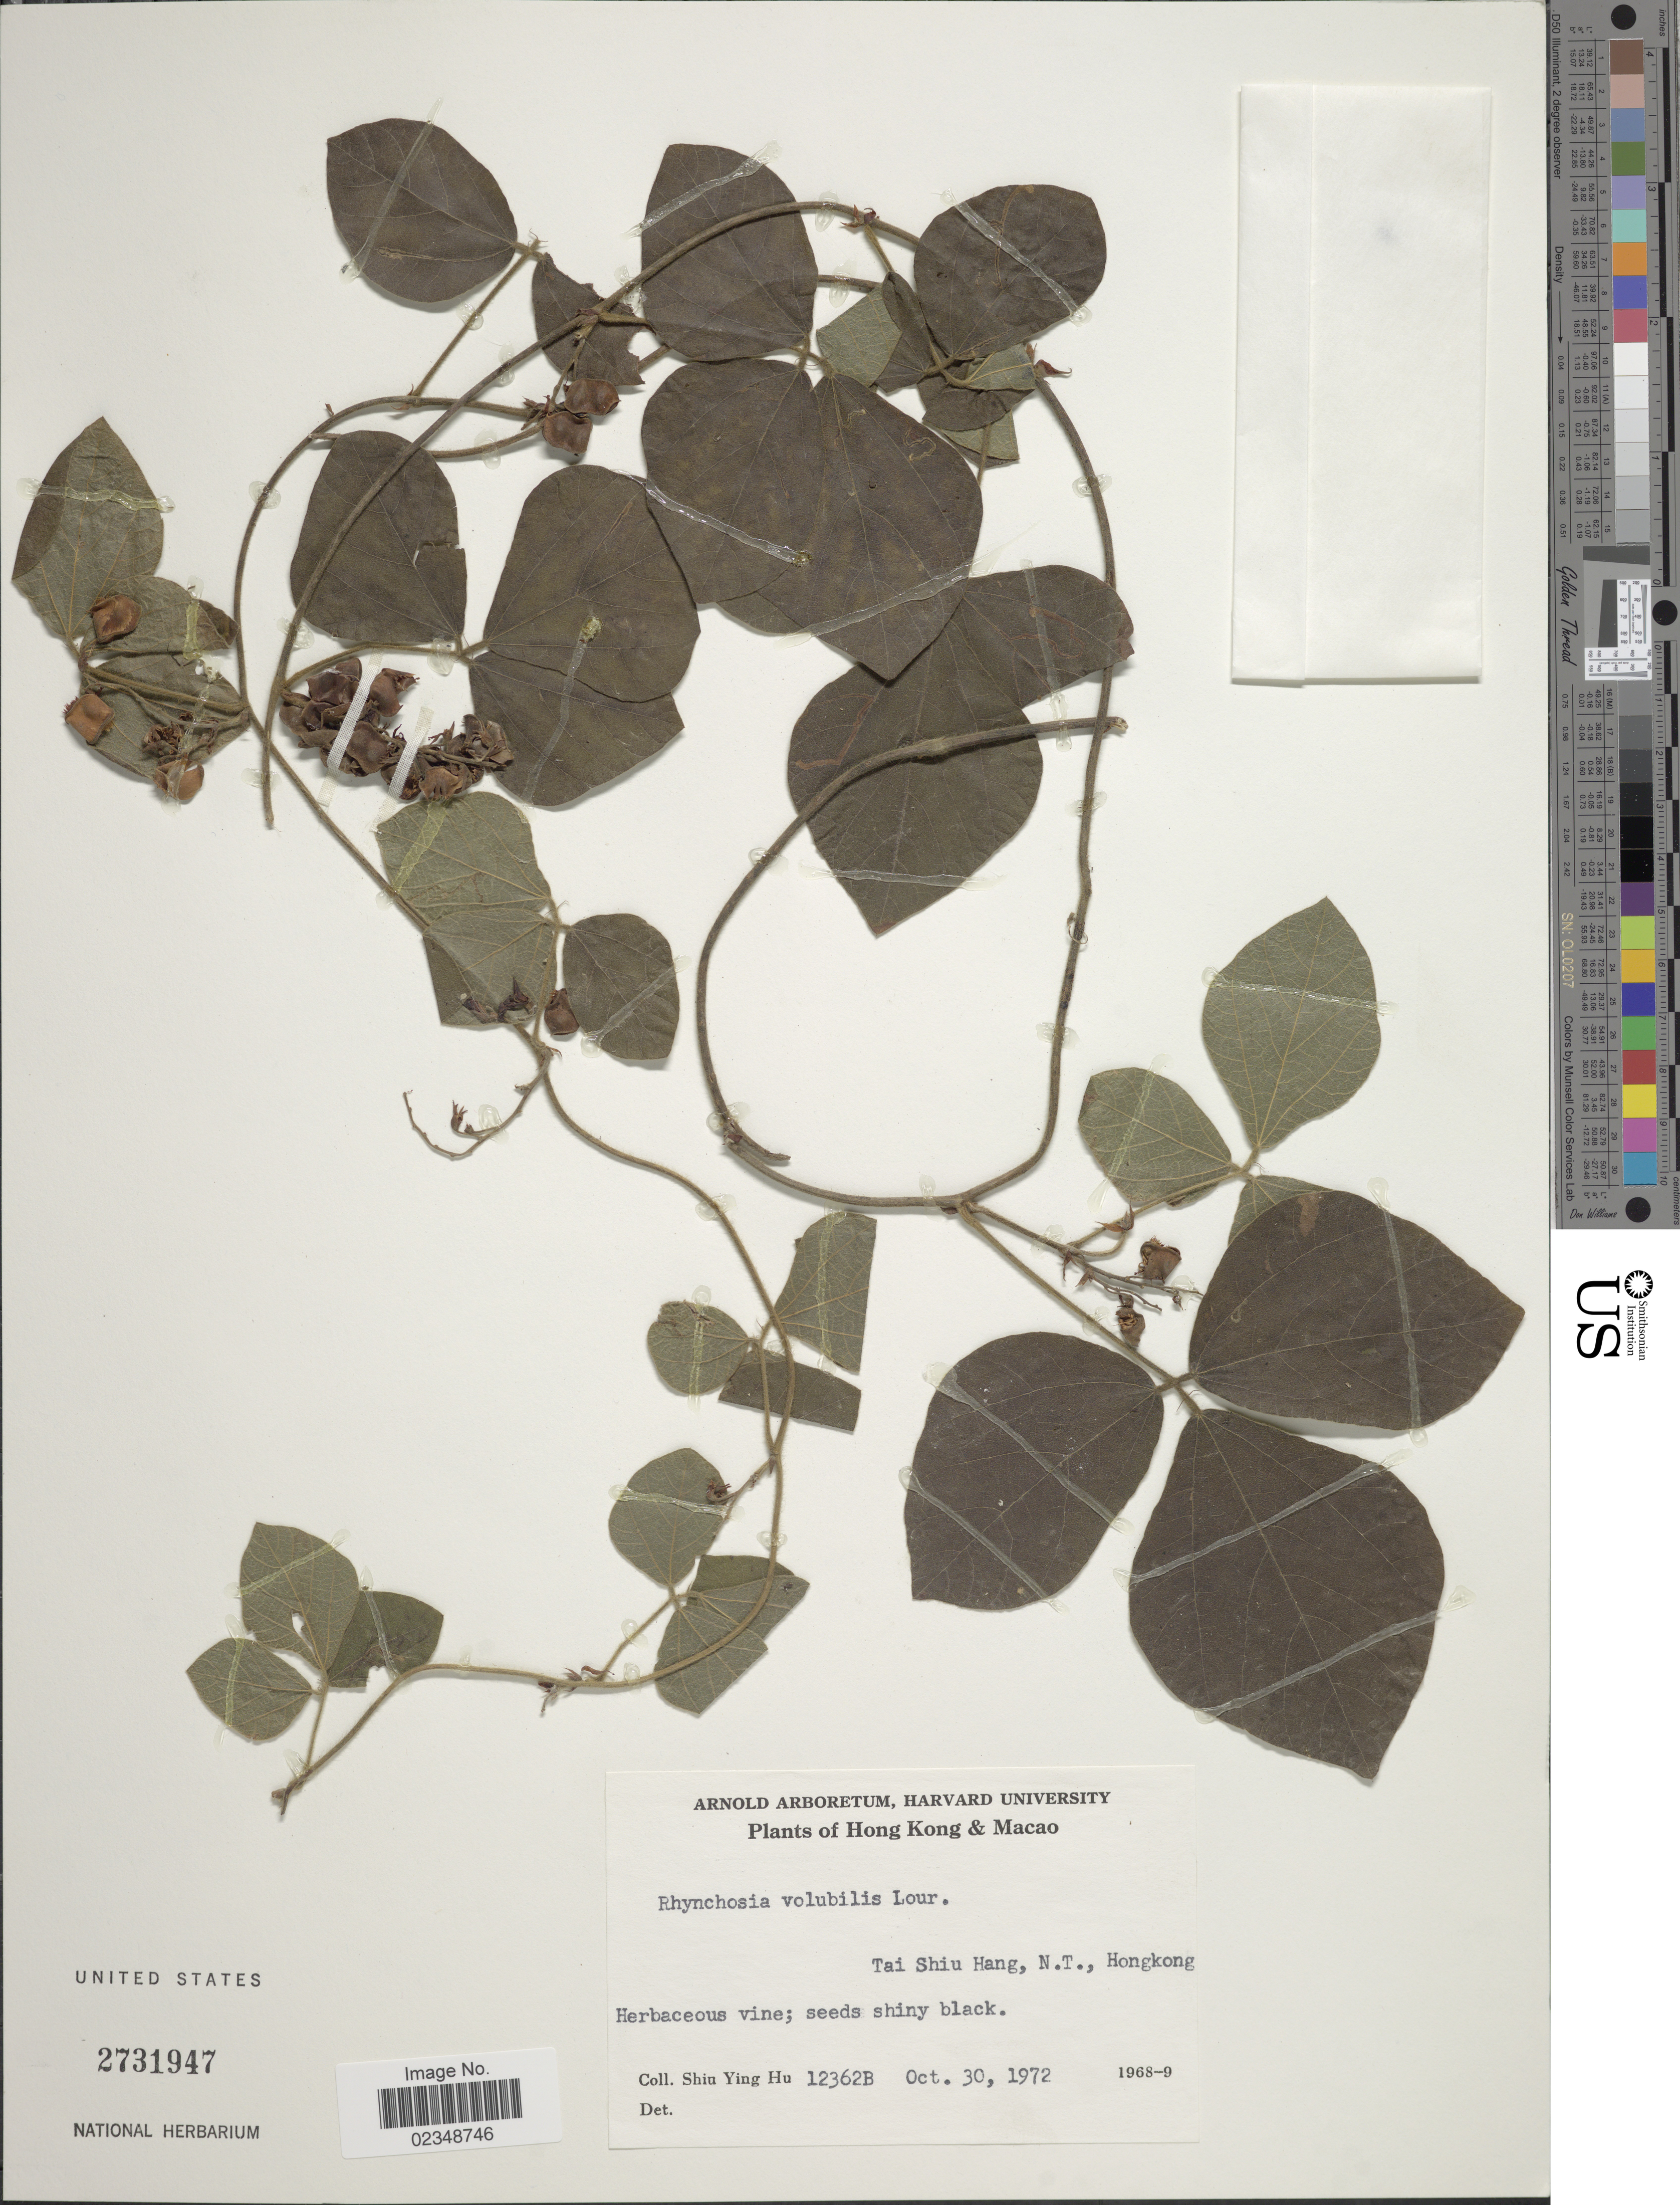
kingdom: Plantae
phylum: Tracheophyta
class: Magnoliopsida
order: Fabales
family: Fabaceae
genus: Rhynchosia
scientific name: Rhynchosia volubilis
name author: (Michx.) Wood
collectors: S. Y. Hu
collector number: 12362B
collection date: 1972-10-30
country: China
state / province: Hong Kong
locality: Hong Kong & Macao, Tai Shiu Hang, N.T., Hongkong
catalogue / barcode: US 2731947